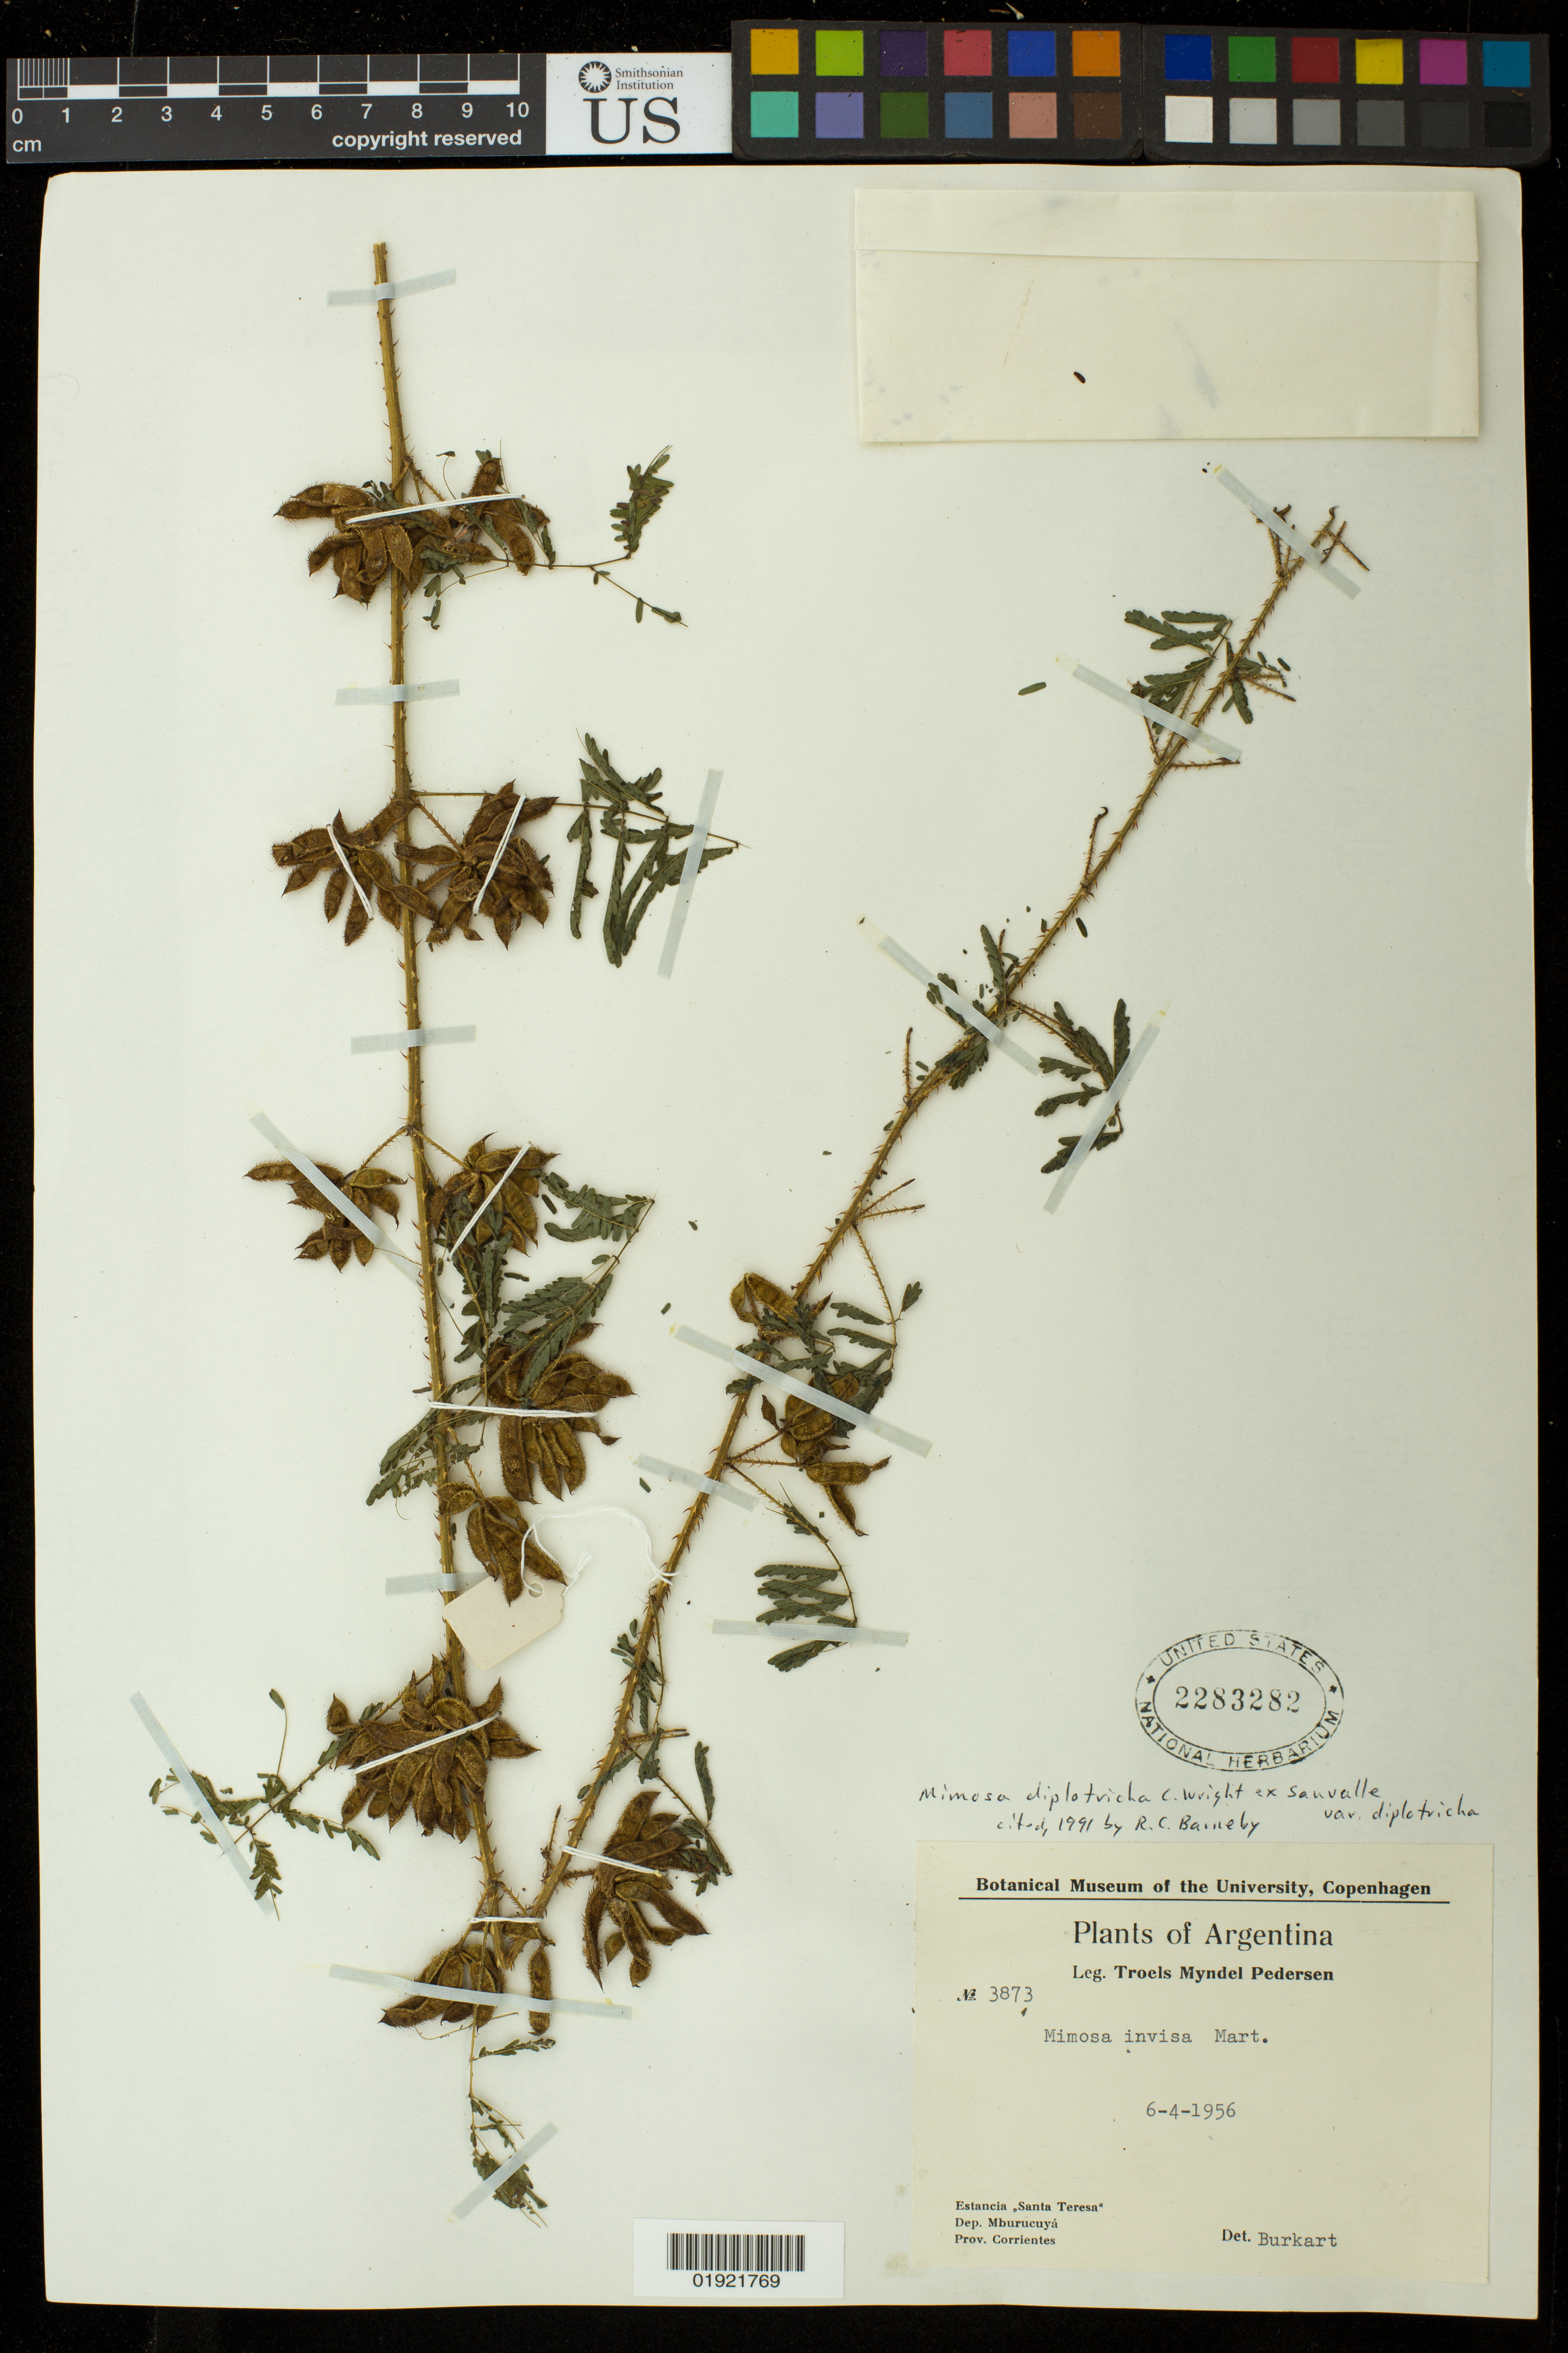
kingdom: Plantae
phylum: Tracheophyta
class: Magnoliopsida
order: Fabales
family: Fabaceae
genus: Mimosa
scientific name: Mimosa diplotricha var. diplotricha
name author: C. Wright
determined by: Barneby, Rupert C., (NY)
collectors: T. M. Pedersen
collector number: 3873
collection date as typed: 6-4-1956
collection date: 1956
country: Argentina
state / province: Corrientes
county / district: Mburucuyá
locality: Estancia Santa Teresa, Dep. Mburucuyá, Prov. Corrientes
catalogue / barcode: US 2283282